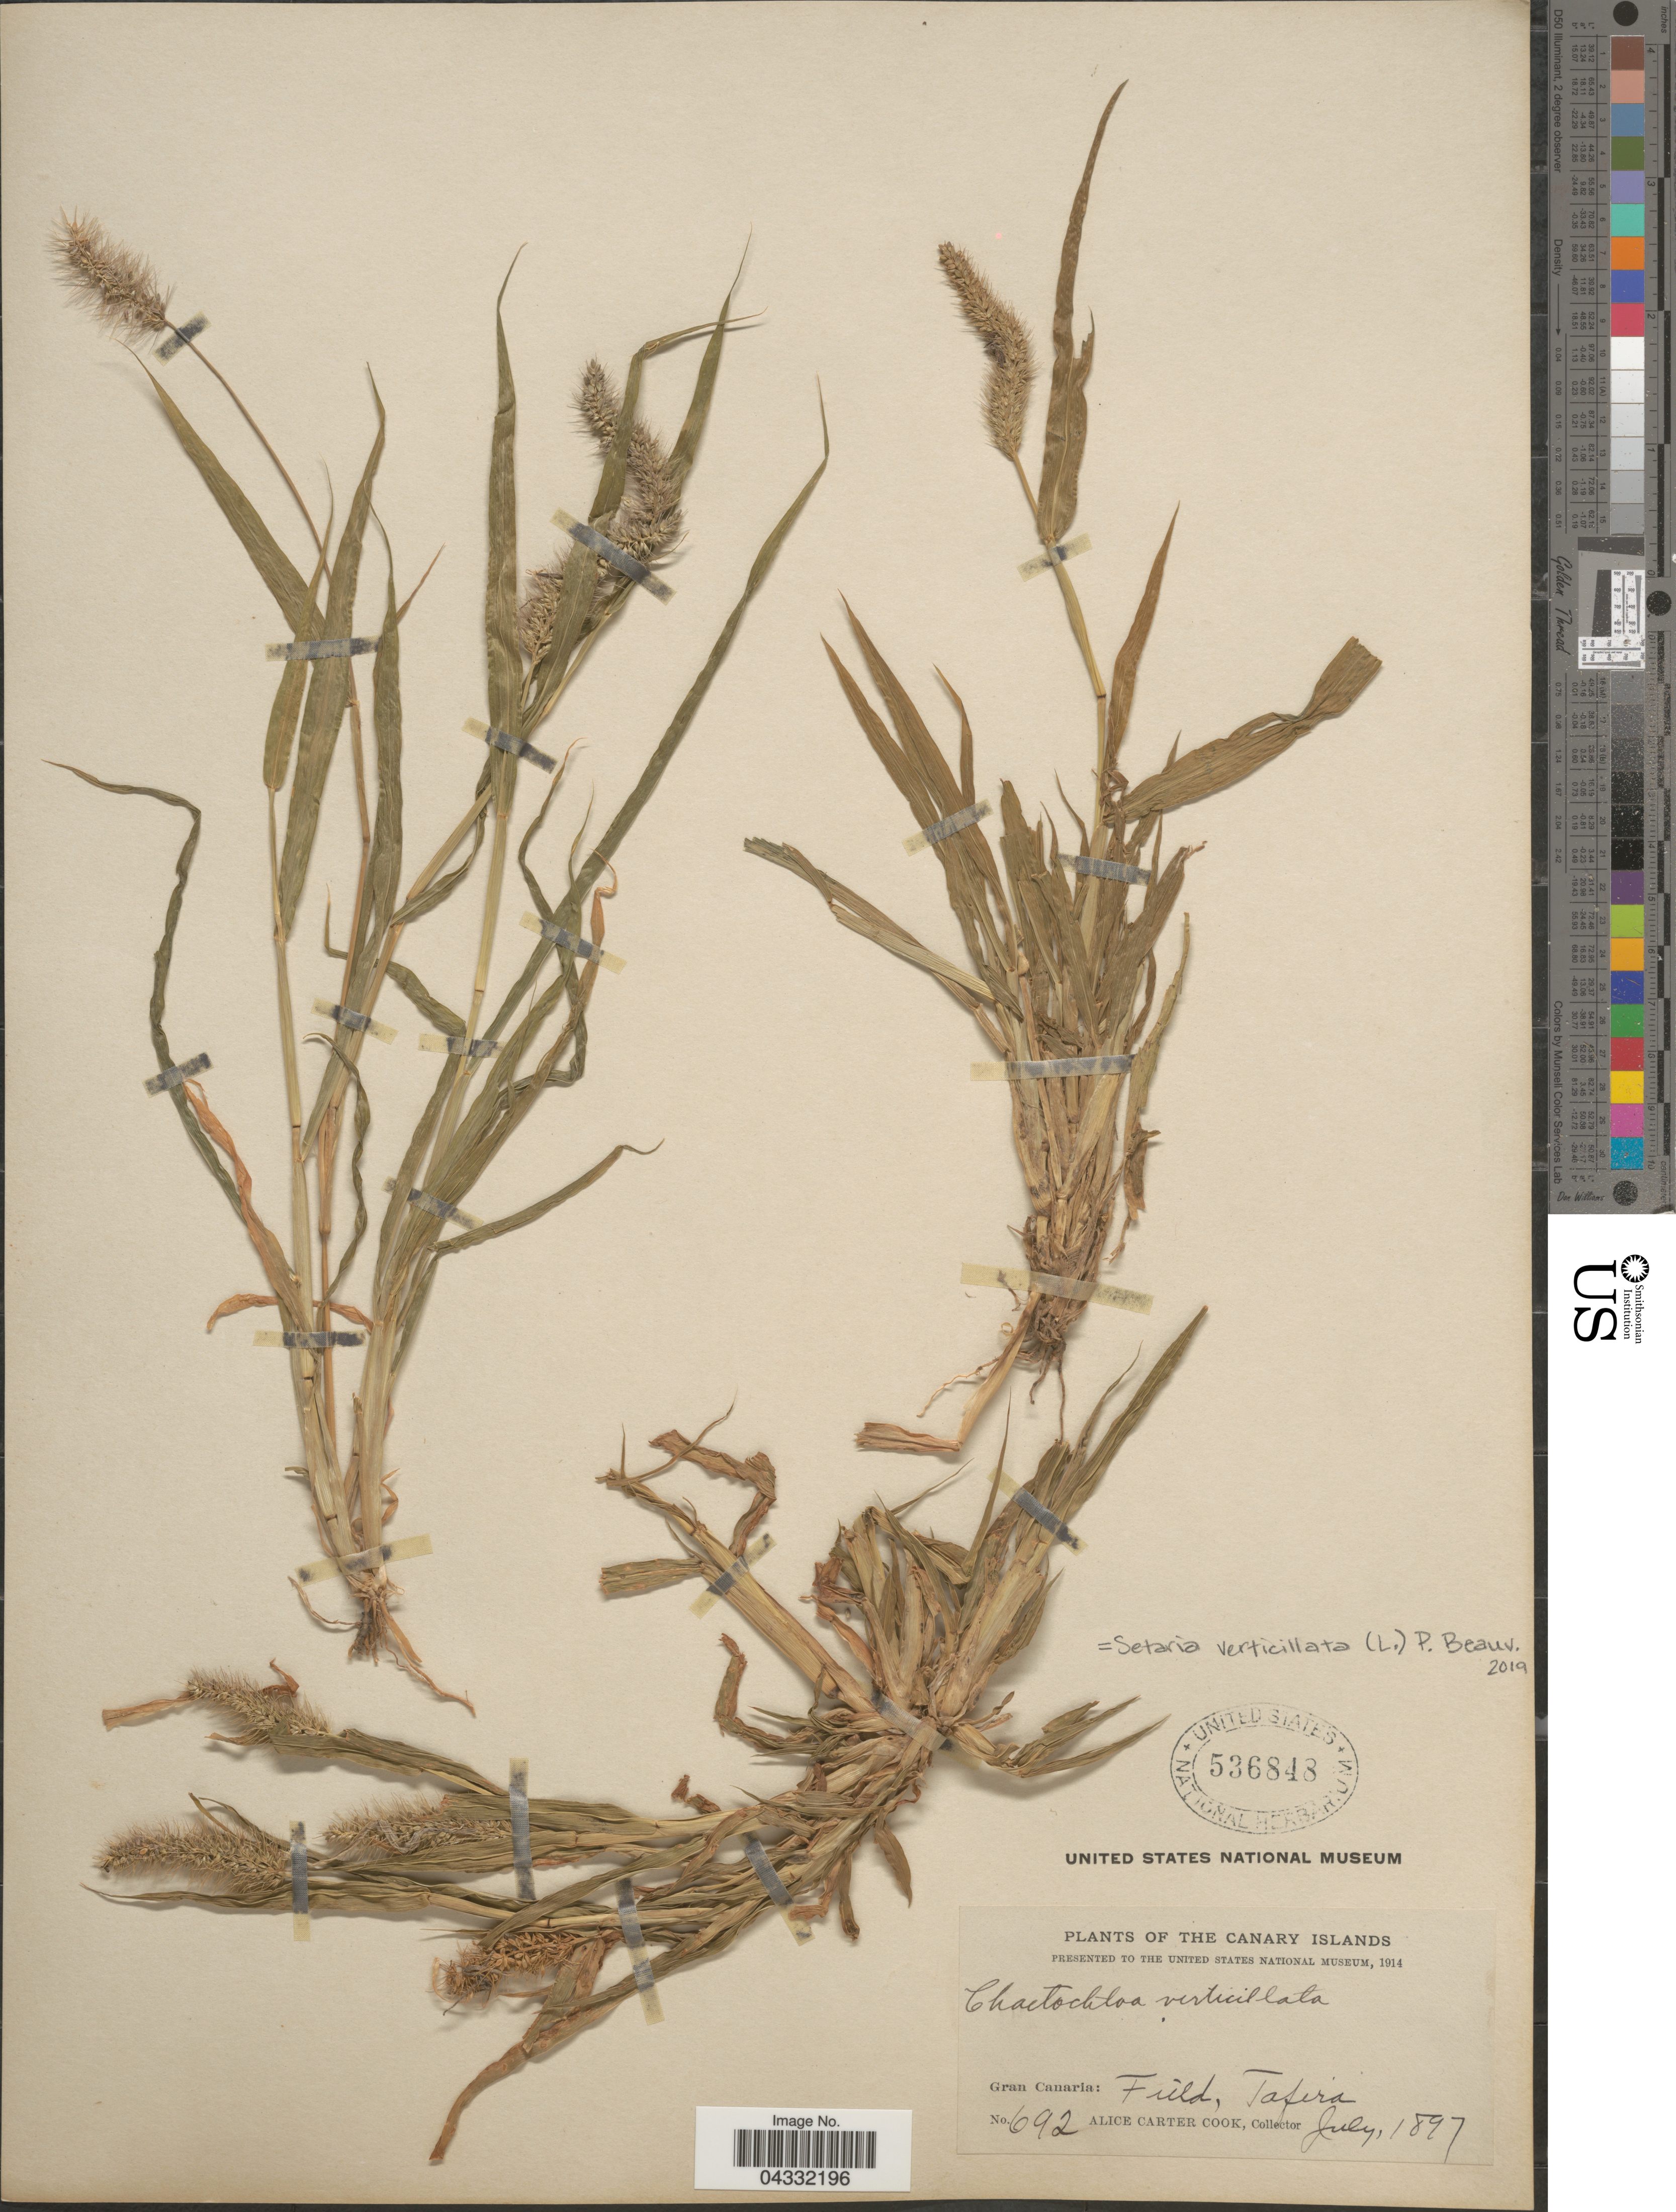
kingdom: Plantae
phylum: Tracheophyta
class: Liliopsida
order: Poales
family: Poaceae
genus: Setaria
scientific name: Setaria verticillata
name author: (L.) P. Beauv.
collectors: Alice C. Cook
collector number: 692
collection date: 1897-07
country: Spain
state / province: Canarias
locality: Canary Islands. Gran Canaria: Field, Tafira.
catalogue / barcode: US 536848